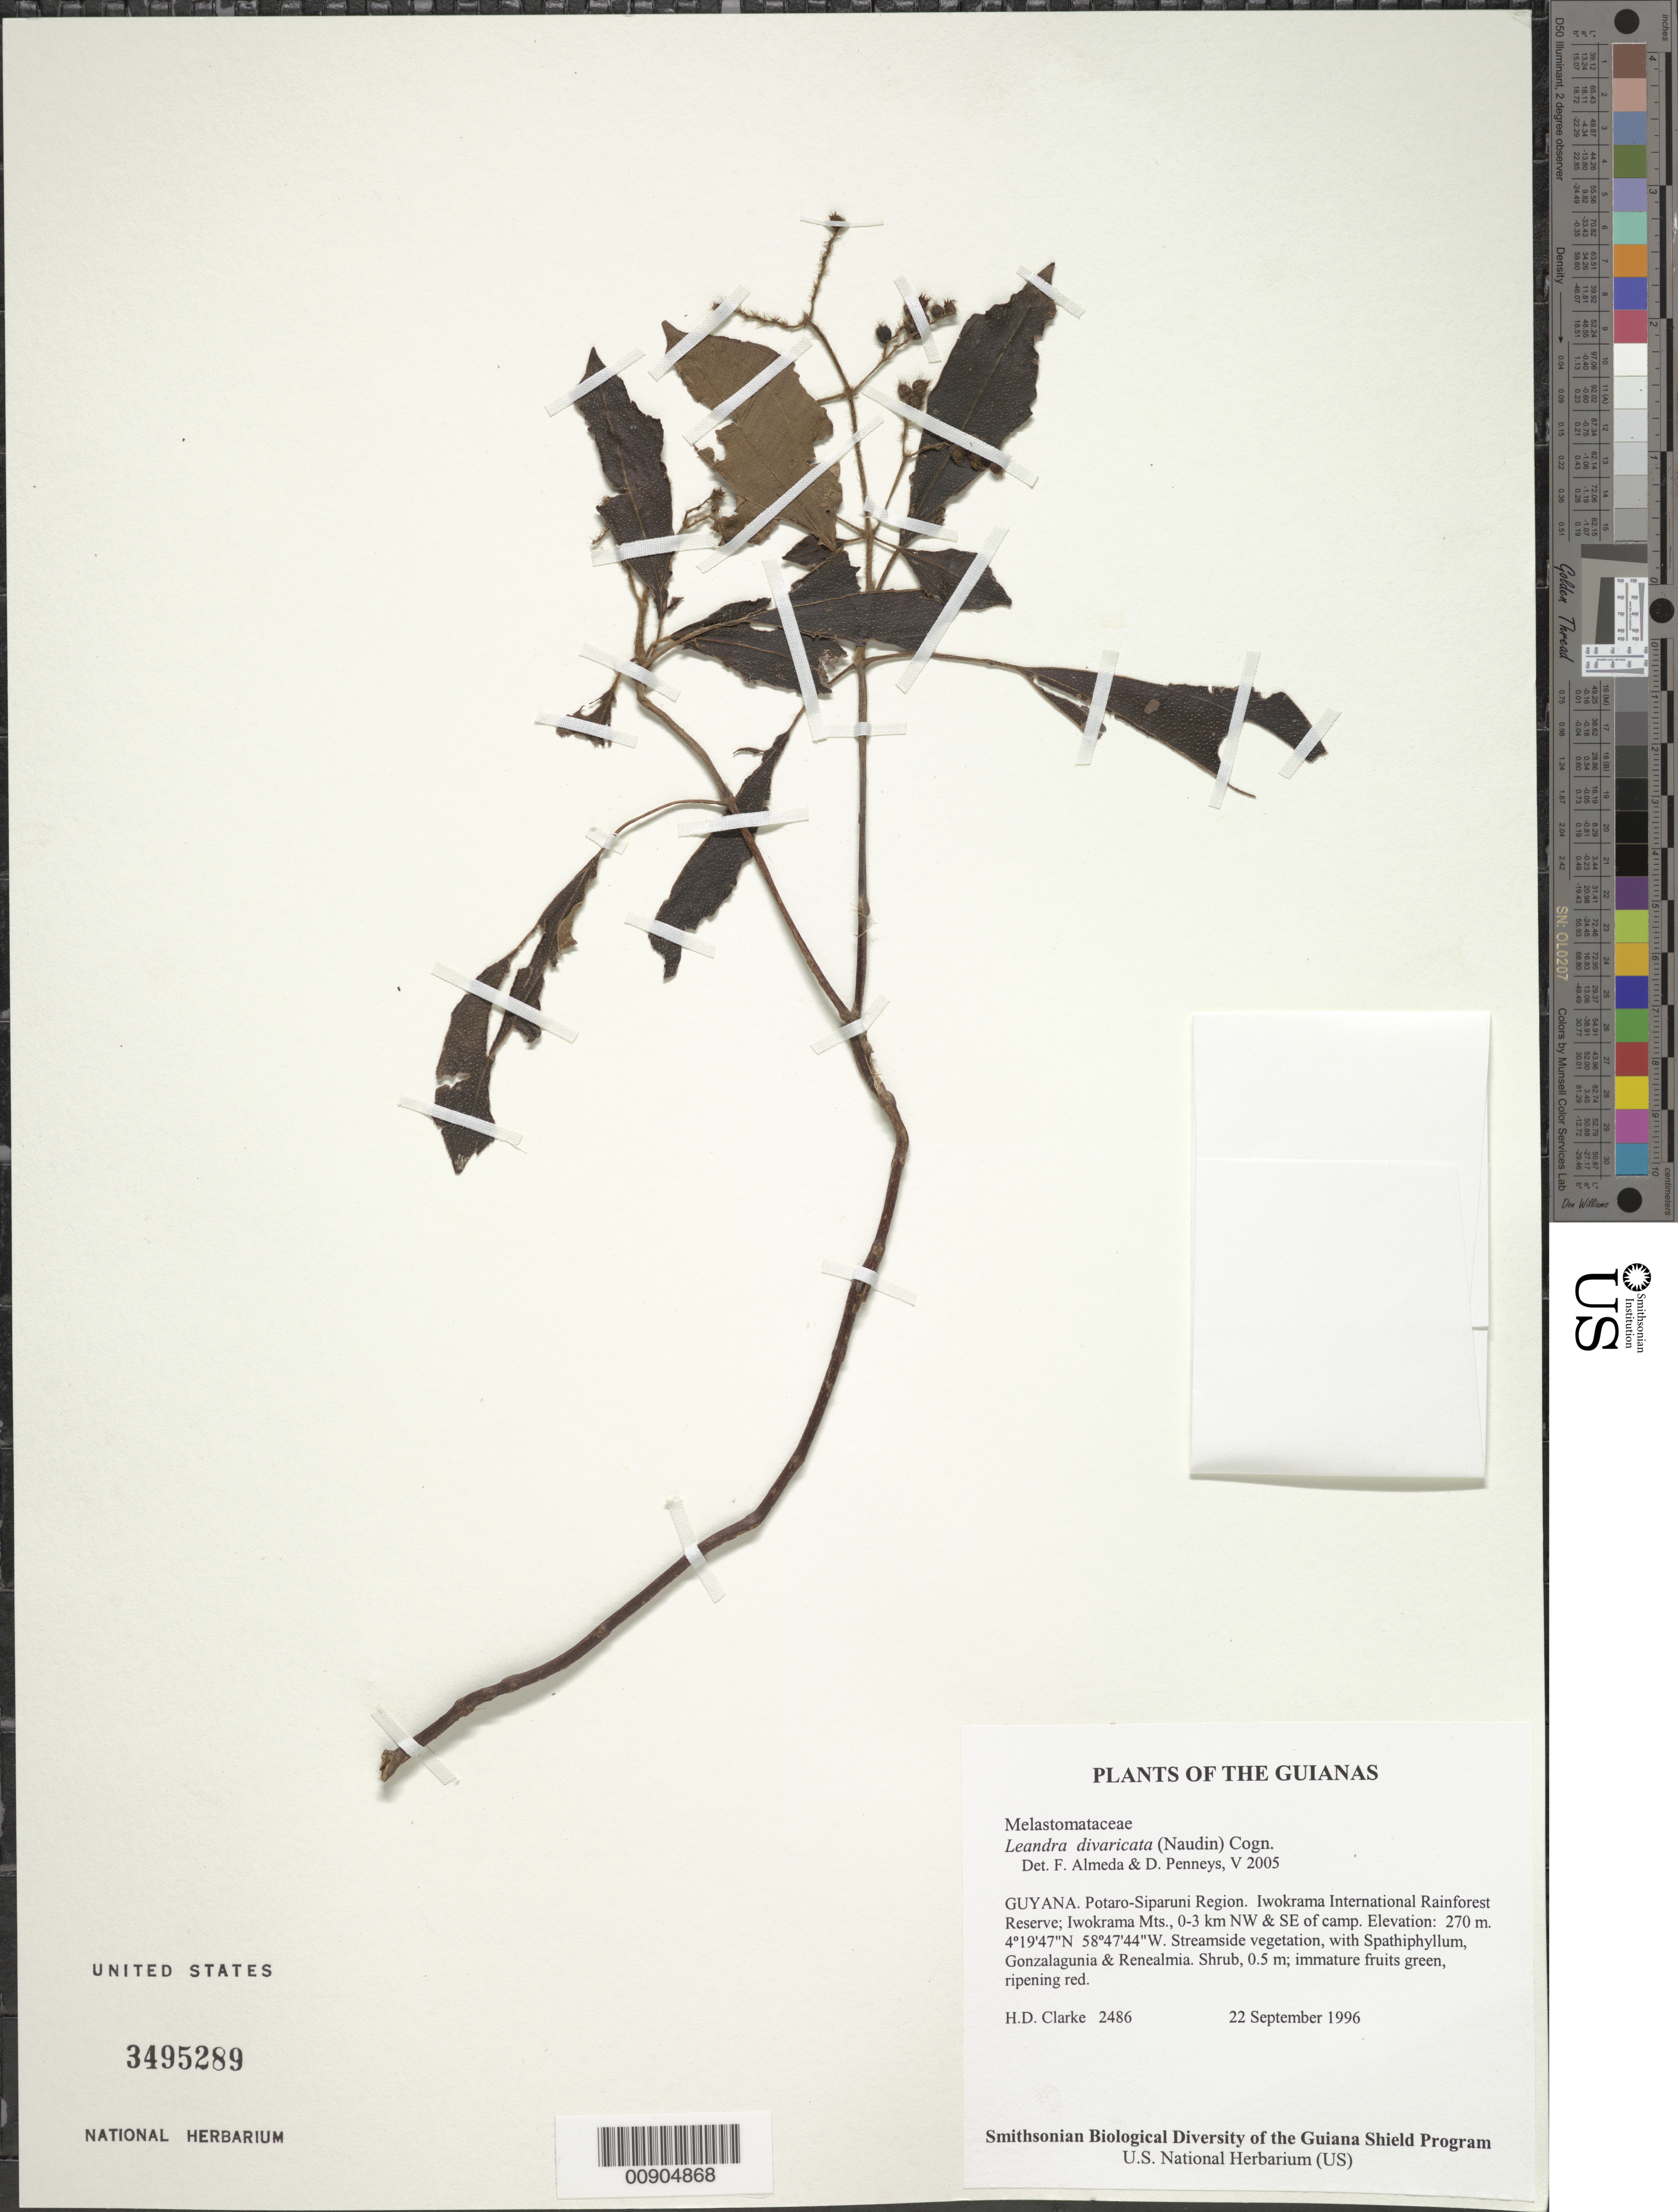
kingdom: Plantae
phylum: Tracheophyta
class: Magnoliopsida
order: Myrtales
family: Melastomataceae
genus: Leandra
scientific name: Leandra divaricata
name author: (Naudin) Cogn.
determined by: Almeda, F.; Penneys, D. S.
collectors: H. D. Clarke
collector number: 2486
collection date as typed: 22 September 1996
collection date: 1996-09-22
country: Guyana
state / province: Potaro-Siparuni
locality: Iwokrama International Rainforest Reserve; Iwokrama Mts., 0-3 km NW & SE of camp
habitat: Streamside vegetation, with Spathiphyllum, Gonzalagunia & Renealmia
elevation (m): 270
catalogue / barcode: US 3495289